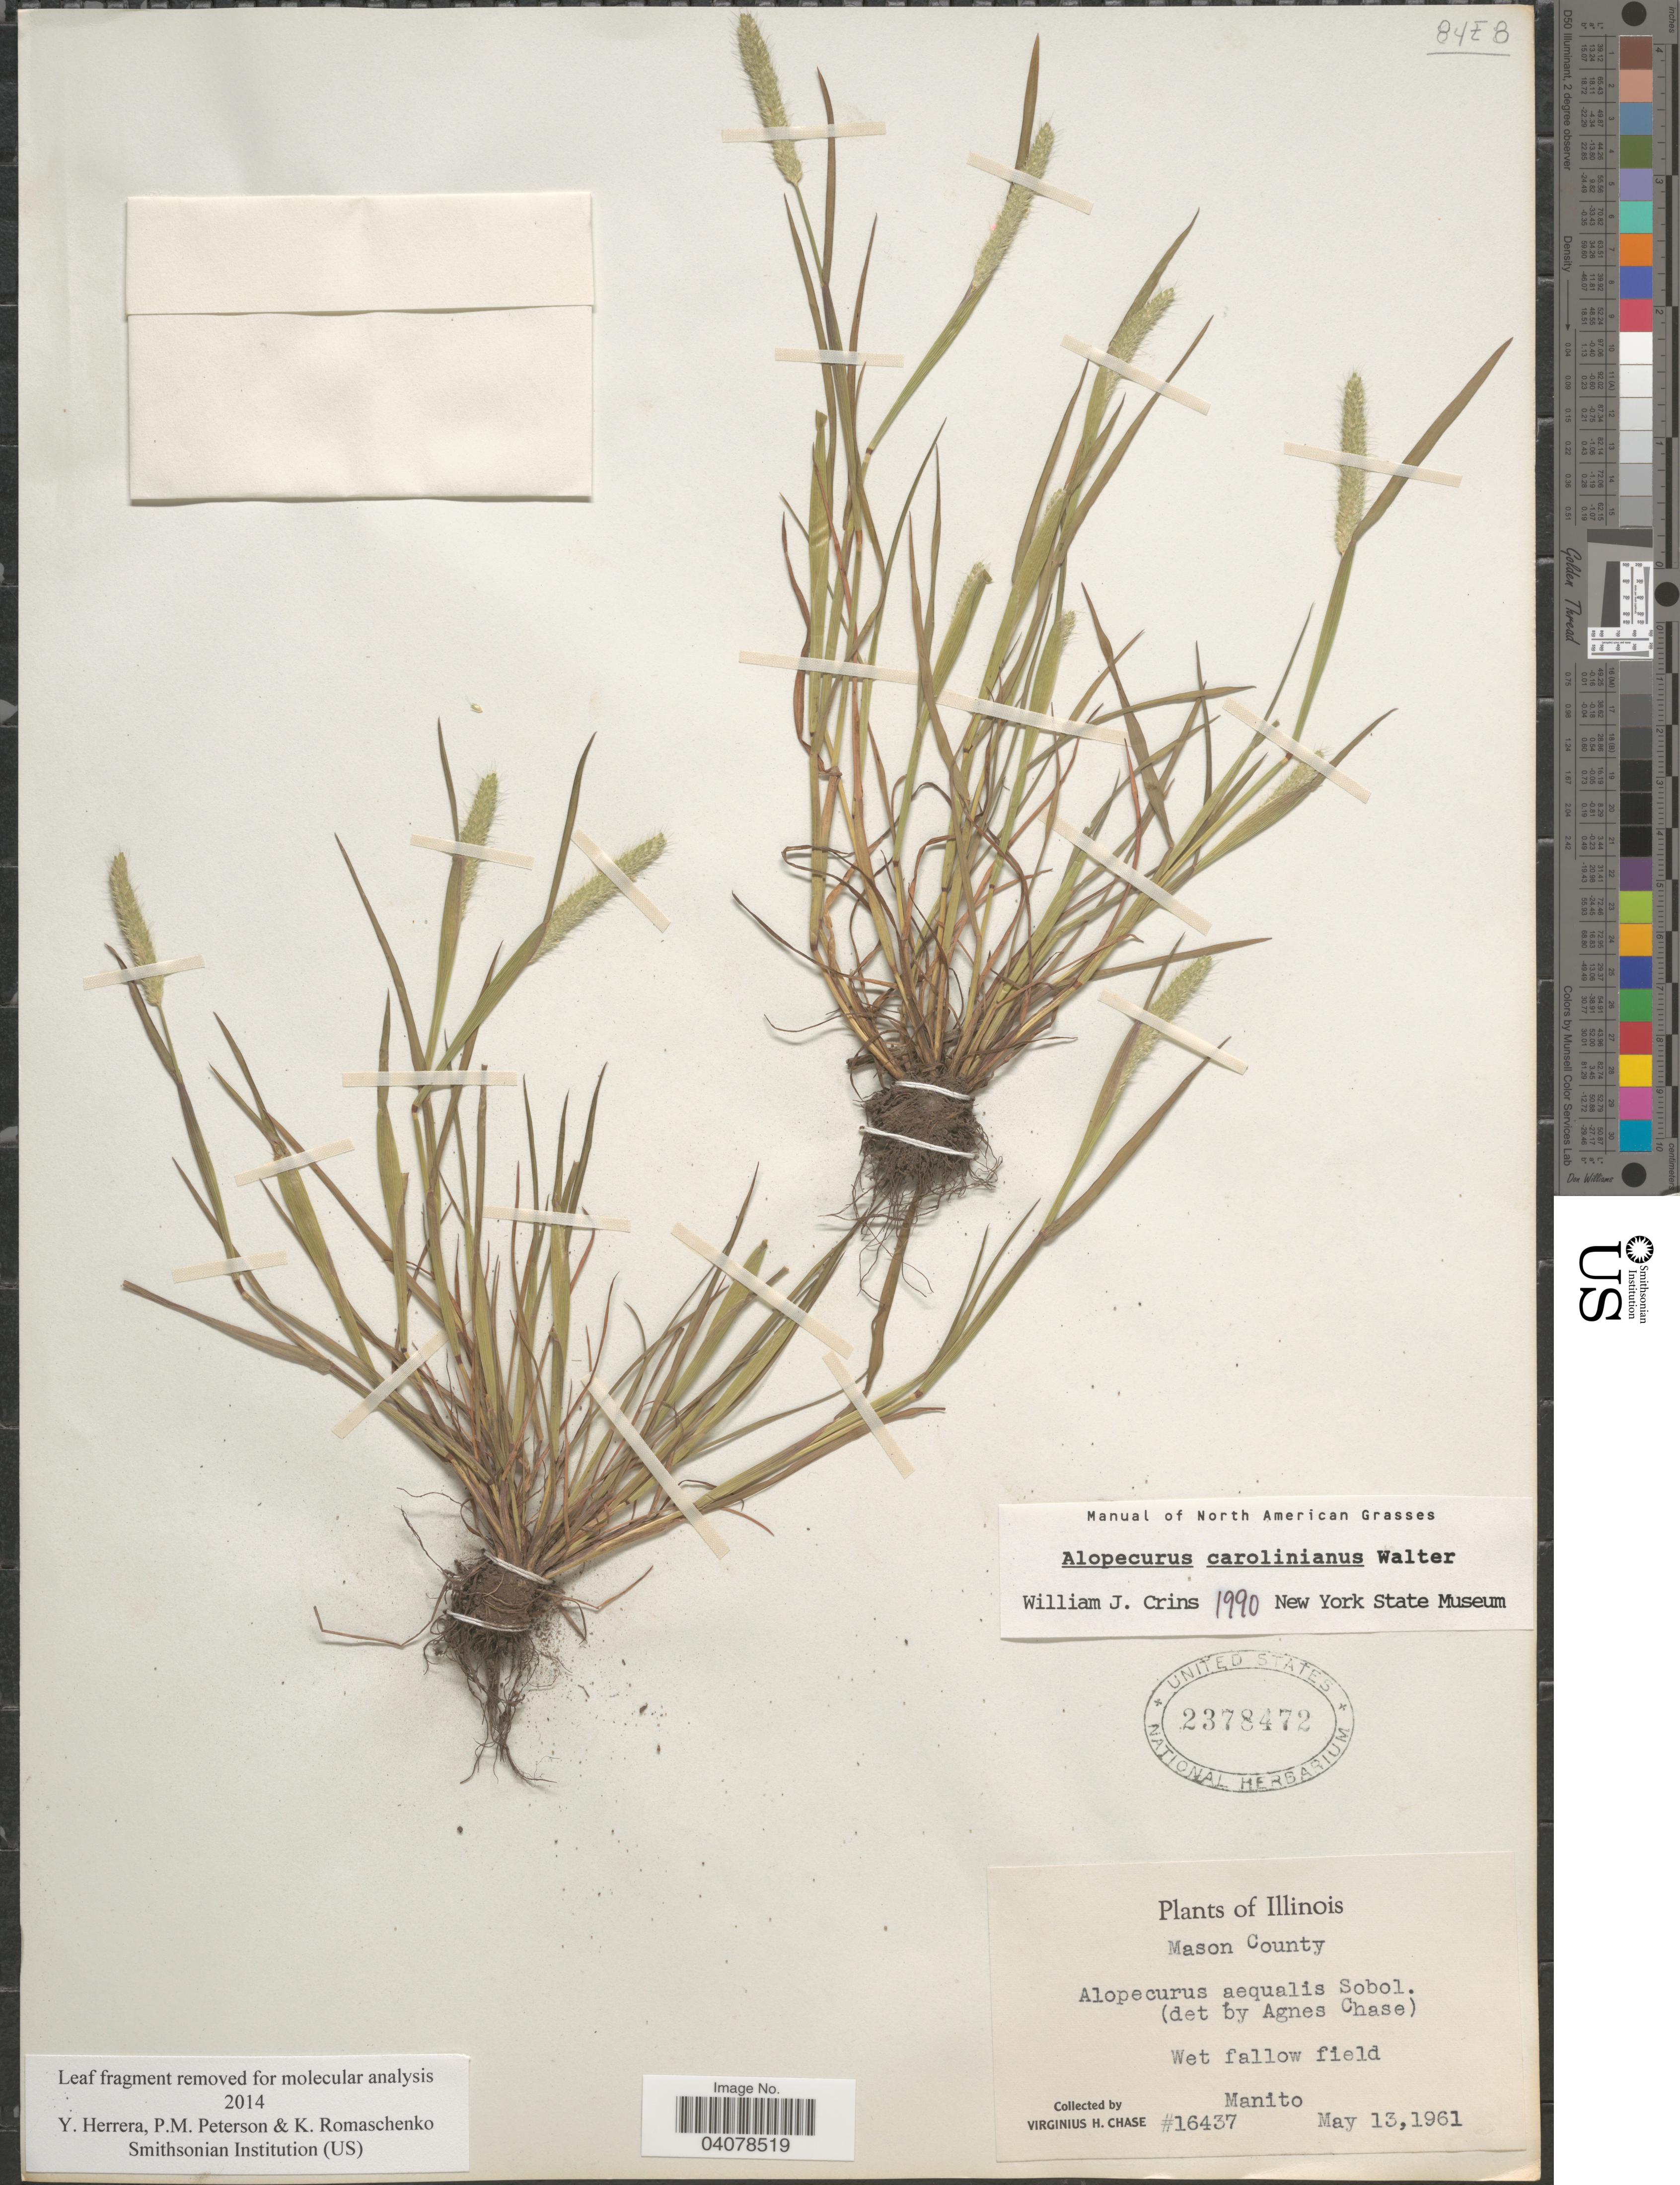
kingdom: Plantae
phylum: Tracheophyta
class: Liliopsida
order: Poales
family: Poaceae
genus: Alopecurus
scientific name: Alopecurus carolinianus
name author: Walter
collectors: V. H. Chase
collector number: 16437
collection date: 1961-05-13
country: United States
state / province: Illinois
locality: Mason County. Manito.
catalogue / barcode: US 2378472